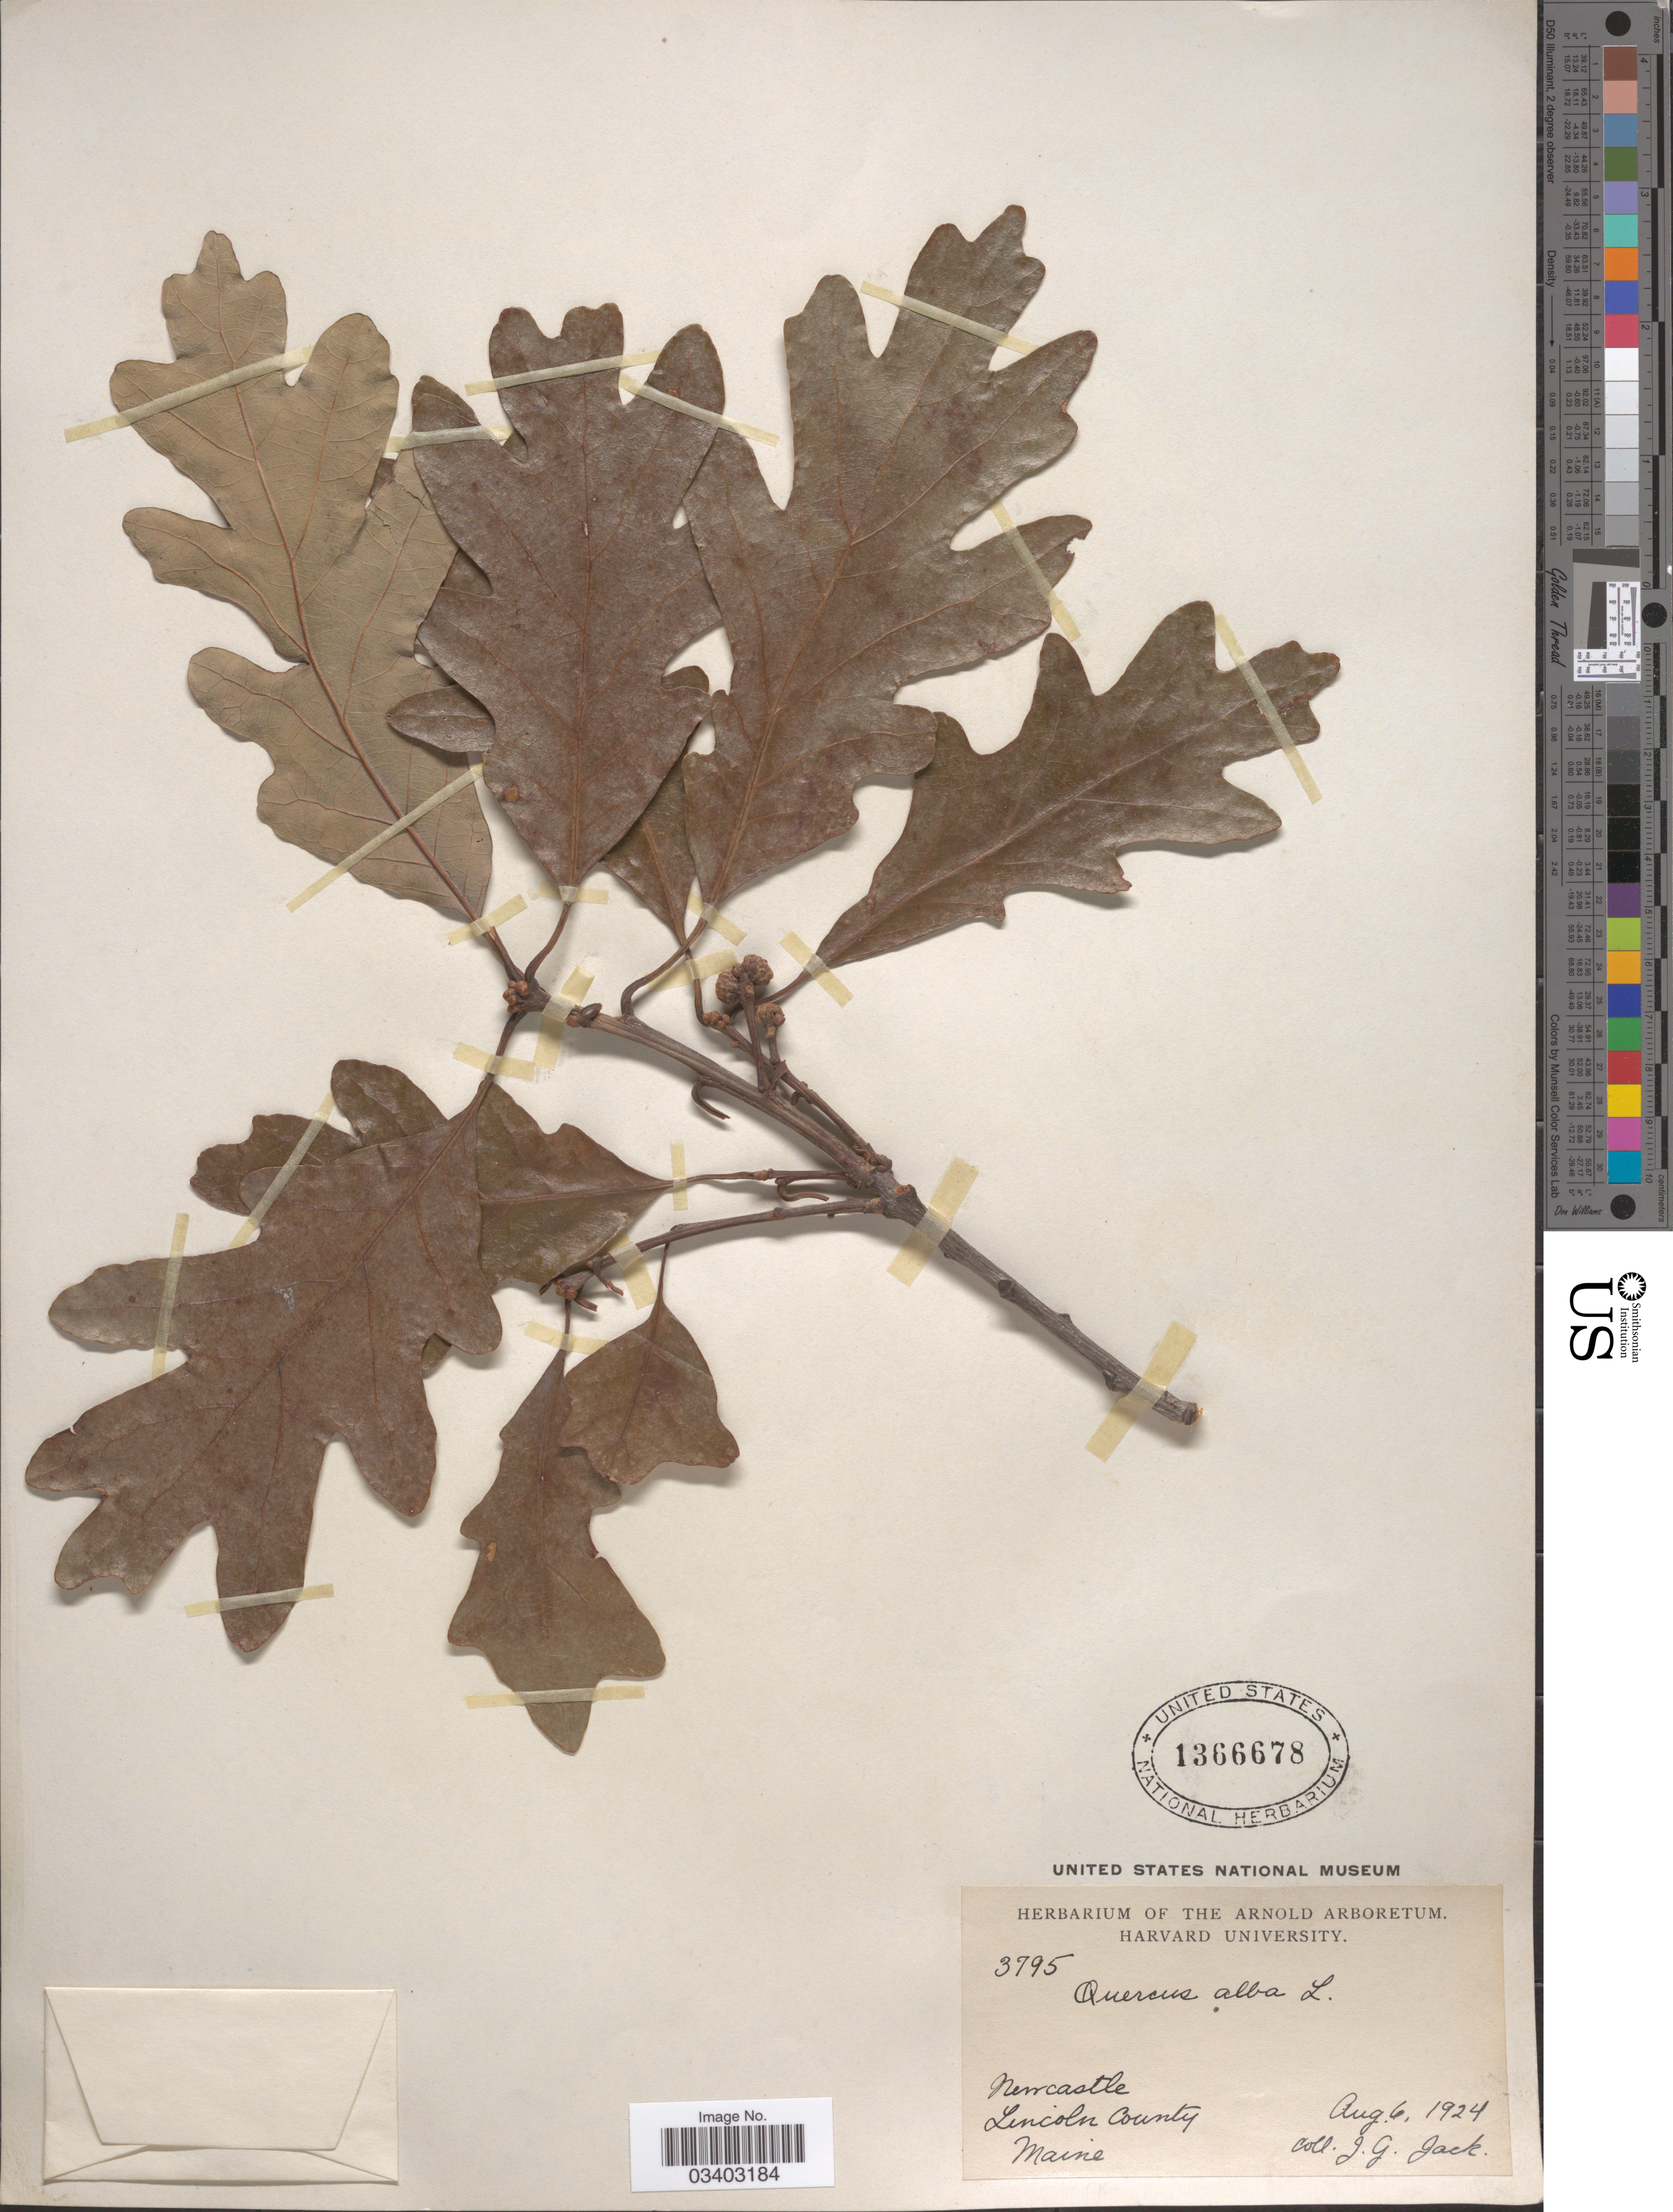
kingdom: Plantae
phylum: Tracheophyta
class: Magnoliopsida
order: Fagales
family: Fagaceae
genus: Quercus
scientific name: Quercus alba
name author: L.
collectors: J. G. Jack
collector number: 3795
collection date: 1924-08-06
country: United States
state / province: Maine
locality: Newcastle. Lincoln County.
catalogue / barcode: US 1366678